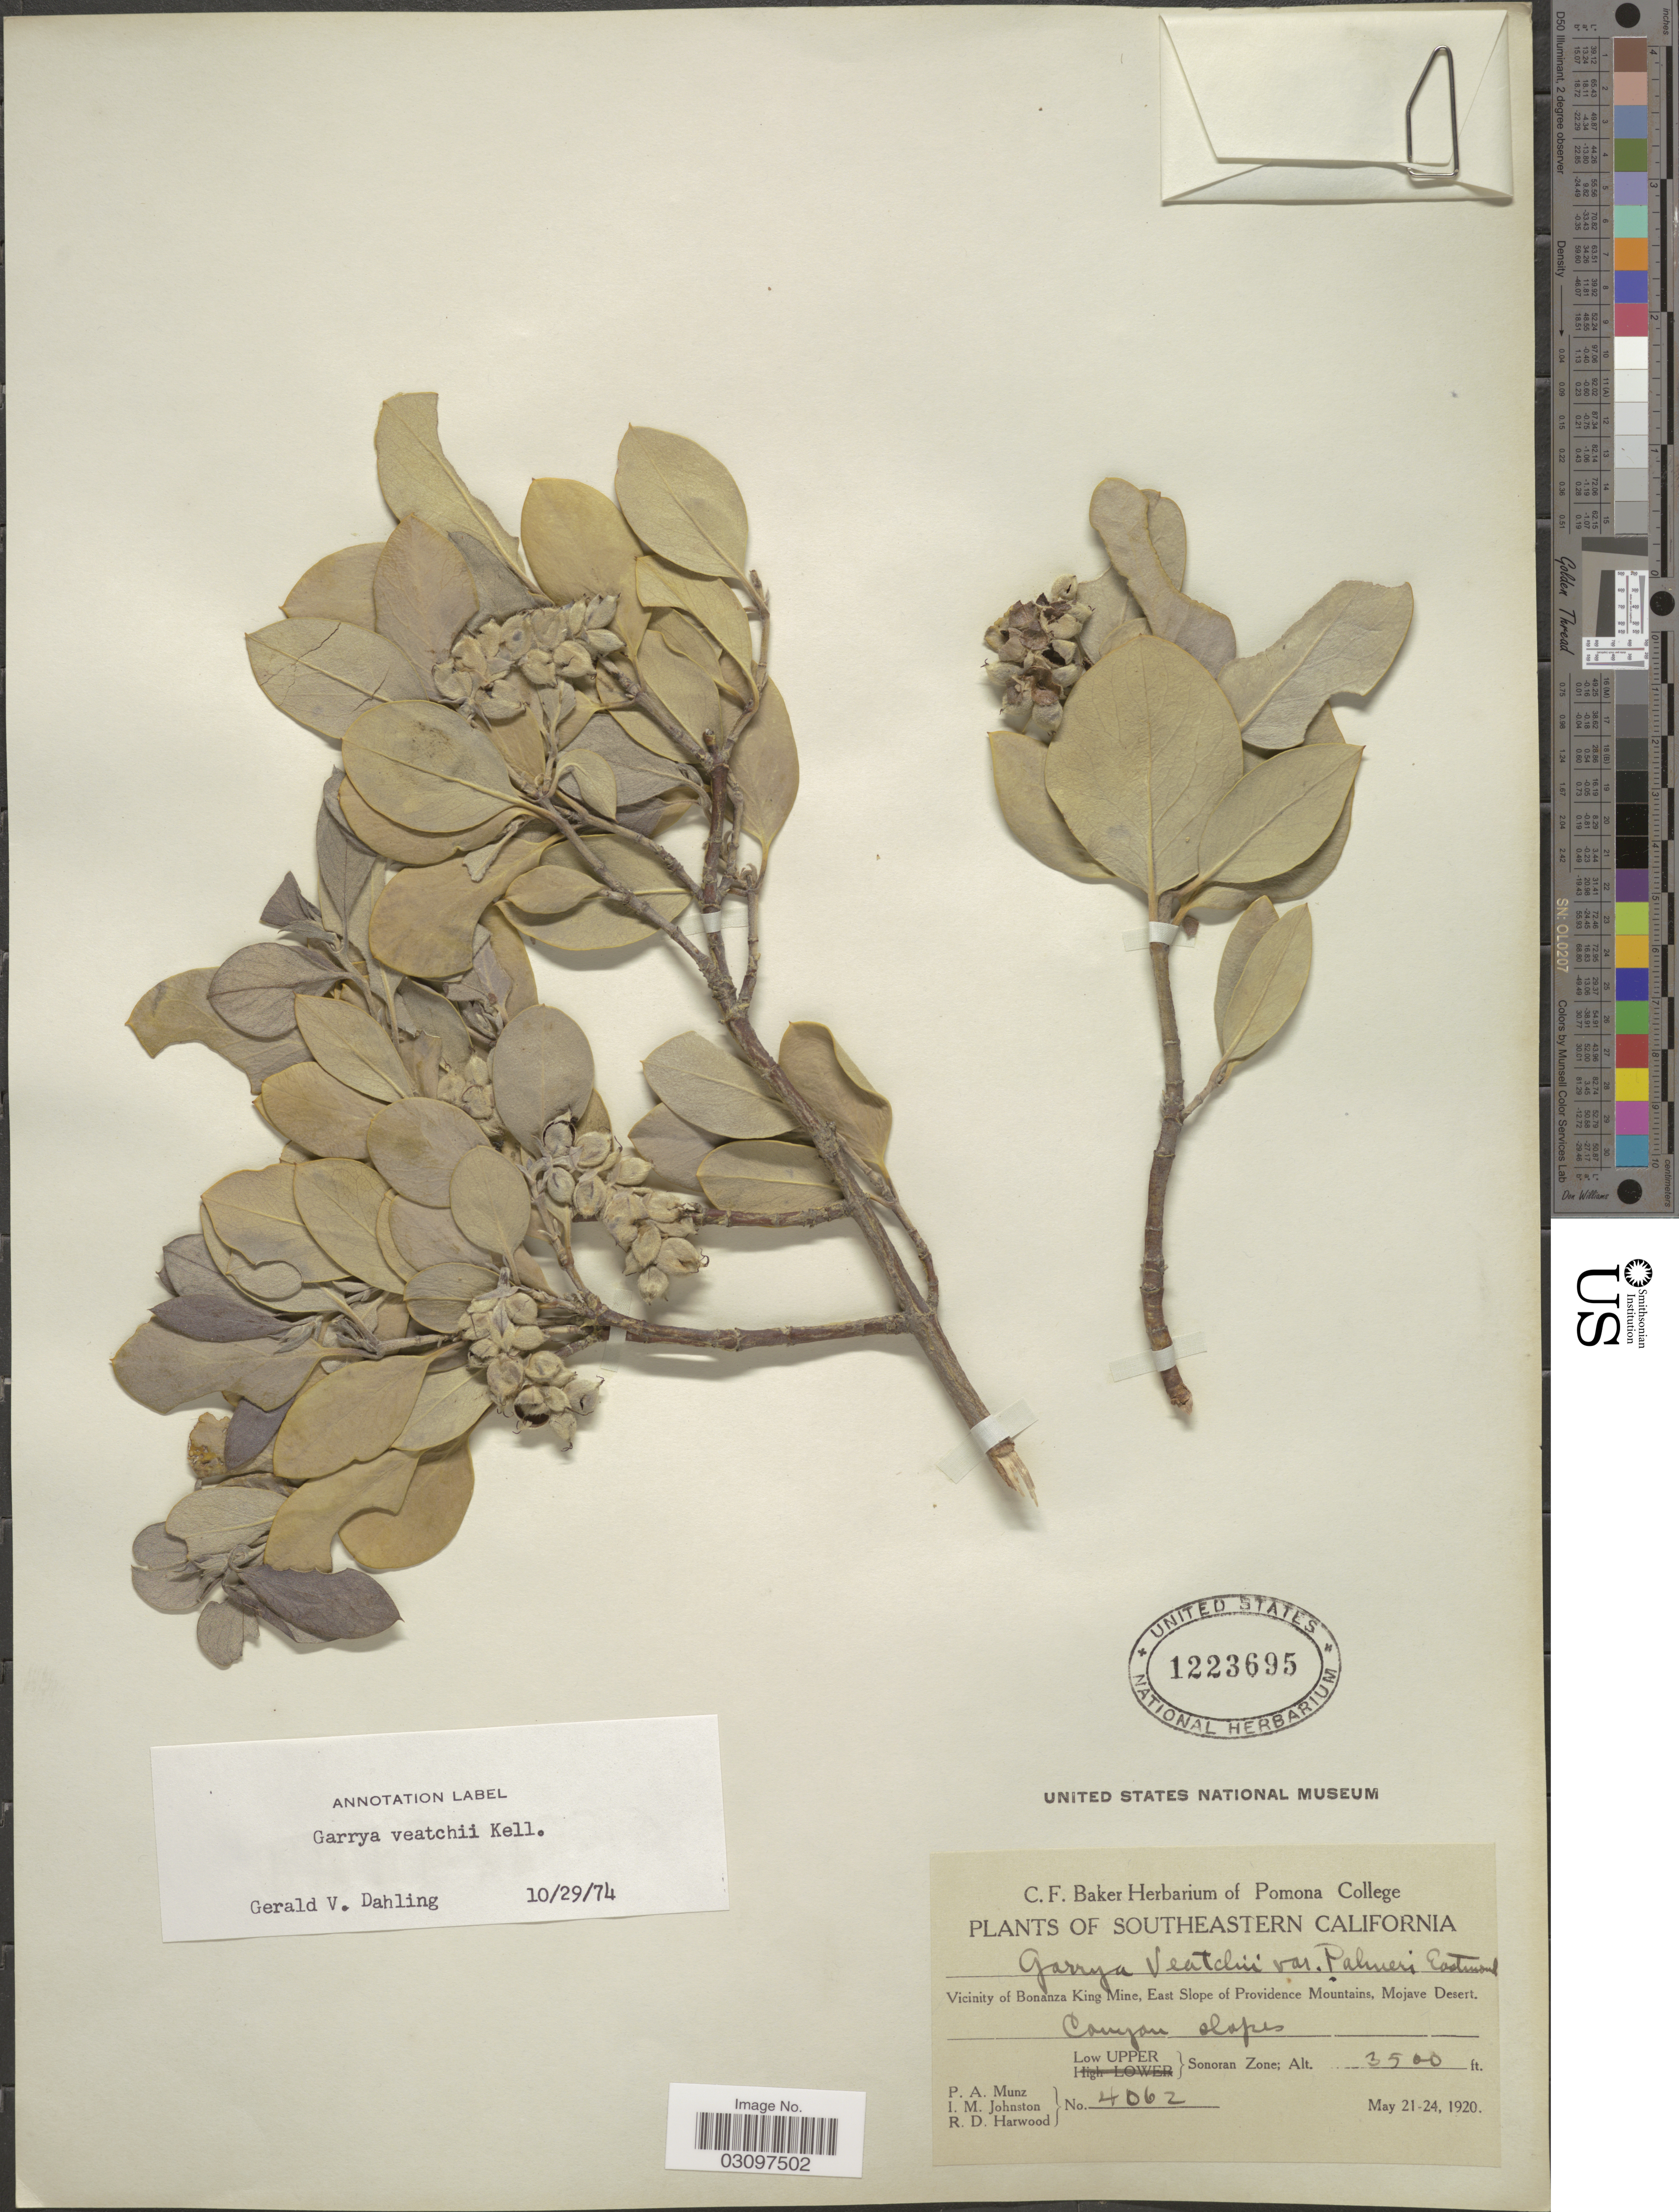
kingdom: Plantae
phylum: Tracheophyta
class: Magnoliopsida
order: Garryales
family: Garryaceae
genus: Garrya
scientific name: Garrya wrightii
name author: Torr.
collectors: P. A. Munz, I.M. Johnston & R. Harwood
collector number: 4062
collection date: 1920-05-21/1920-05-24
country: United States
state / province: California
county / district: San Bernardino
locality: Southeastern California. Vicinity of Bonanza King Mine, East slope of Providence Mountains, Mojave Desert. Canyon slopes. Low Upper Sonoran Zone.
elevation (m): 1067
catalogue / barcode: US 1223695